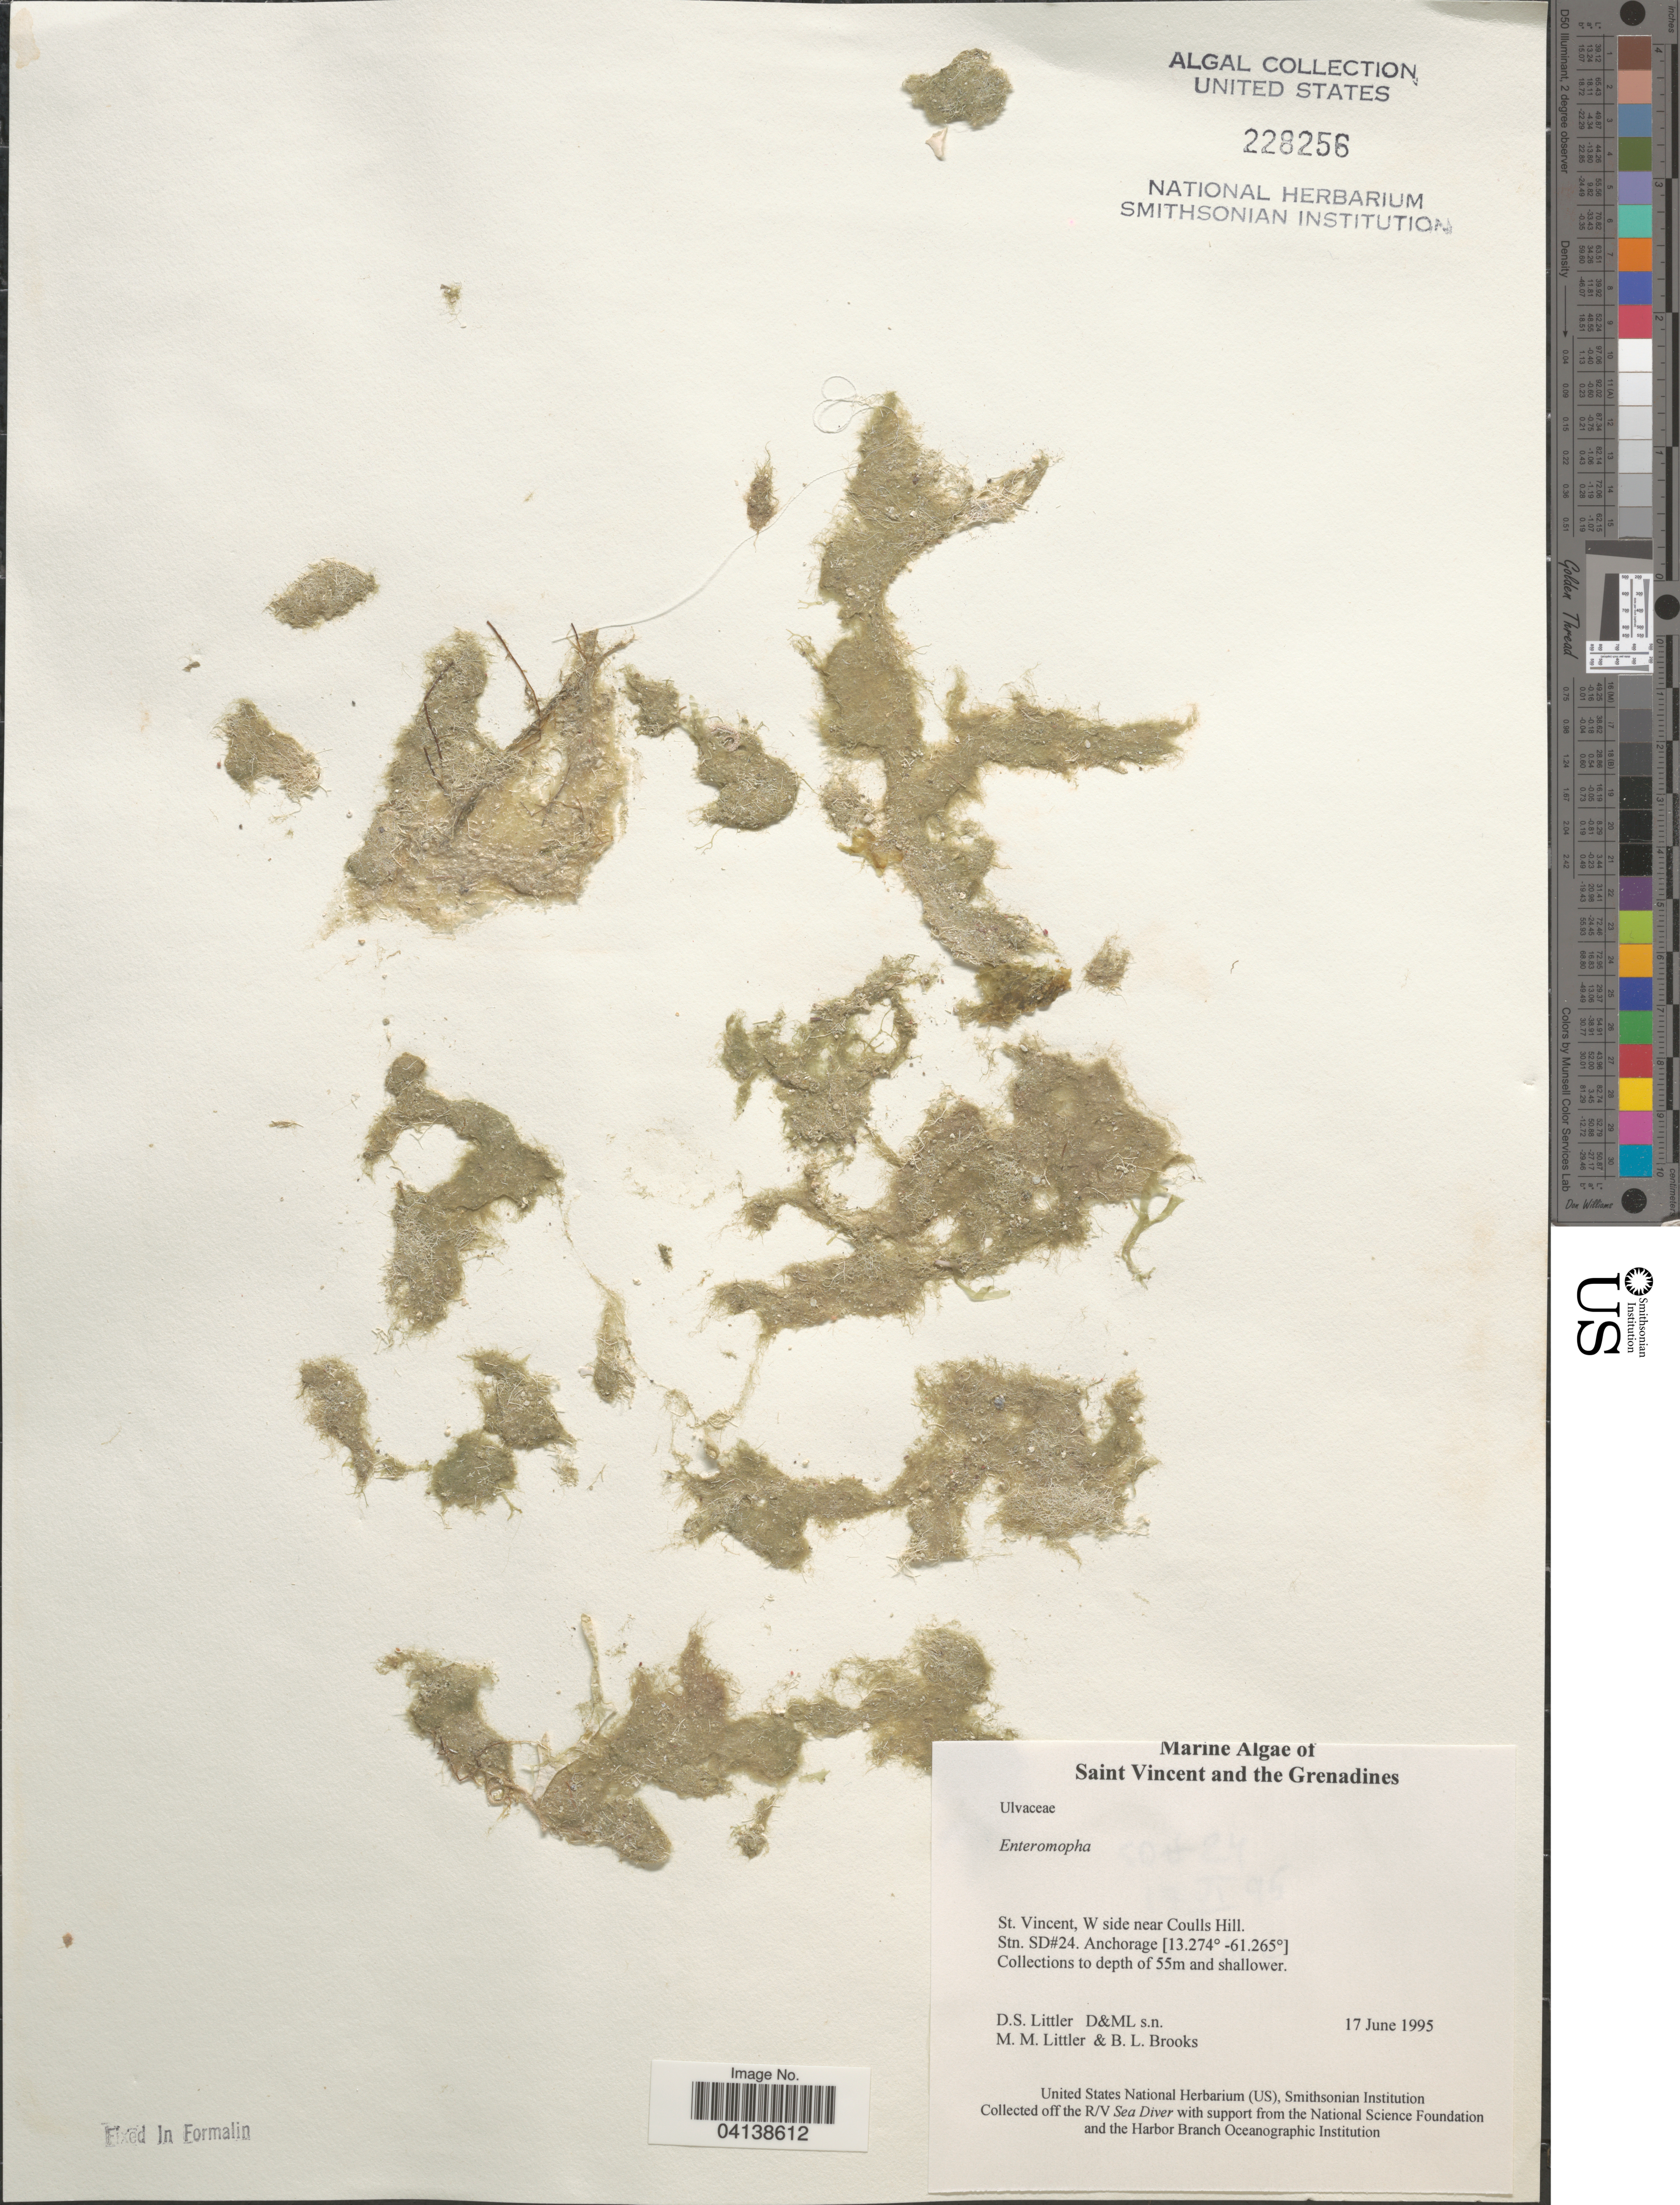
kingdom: Plantae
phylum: Chlorophyta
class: Ulvophyceae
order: Ulvales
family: Ulvaceae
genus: Ulva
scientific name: Ulva sp.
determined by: Algae name updating Project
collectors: D. S. Littler & B. Brooks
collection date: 1995-06-17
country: St. Vincent - Grenadines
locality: Saint Vincent and the Grenadines. St. Vincent, W side near Coulls Hill. Stn. SD#24.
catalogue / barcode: US 228256